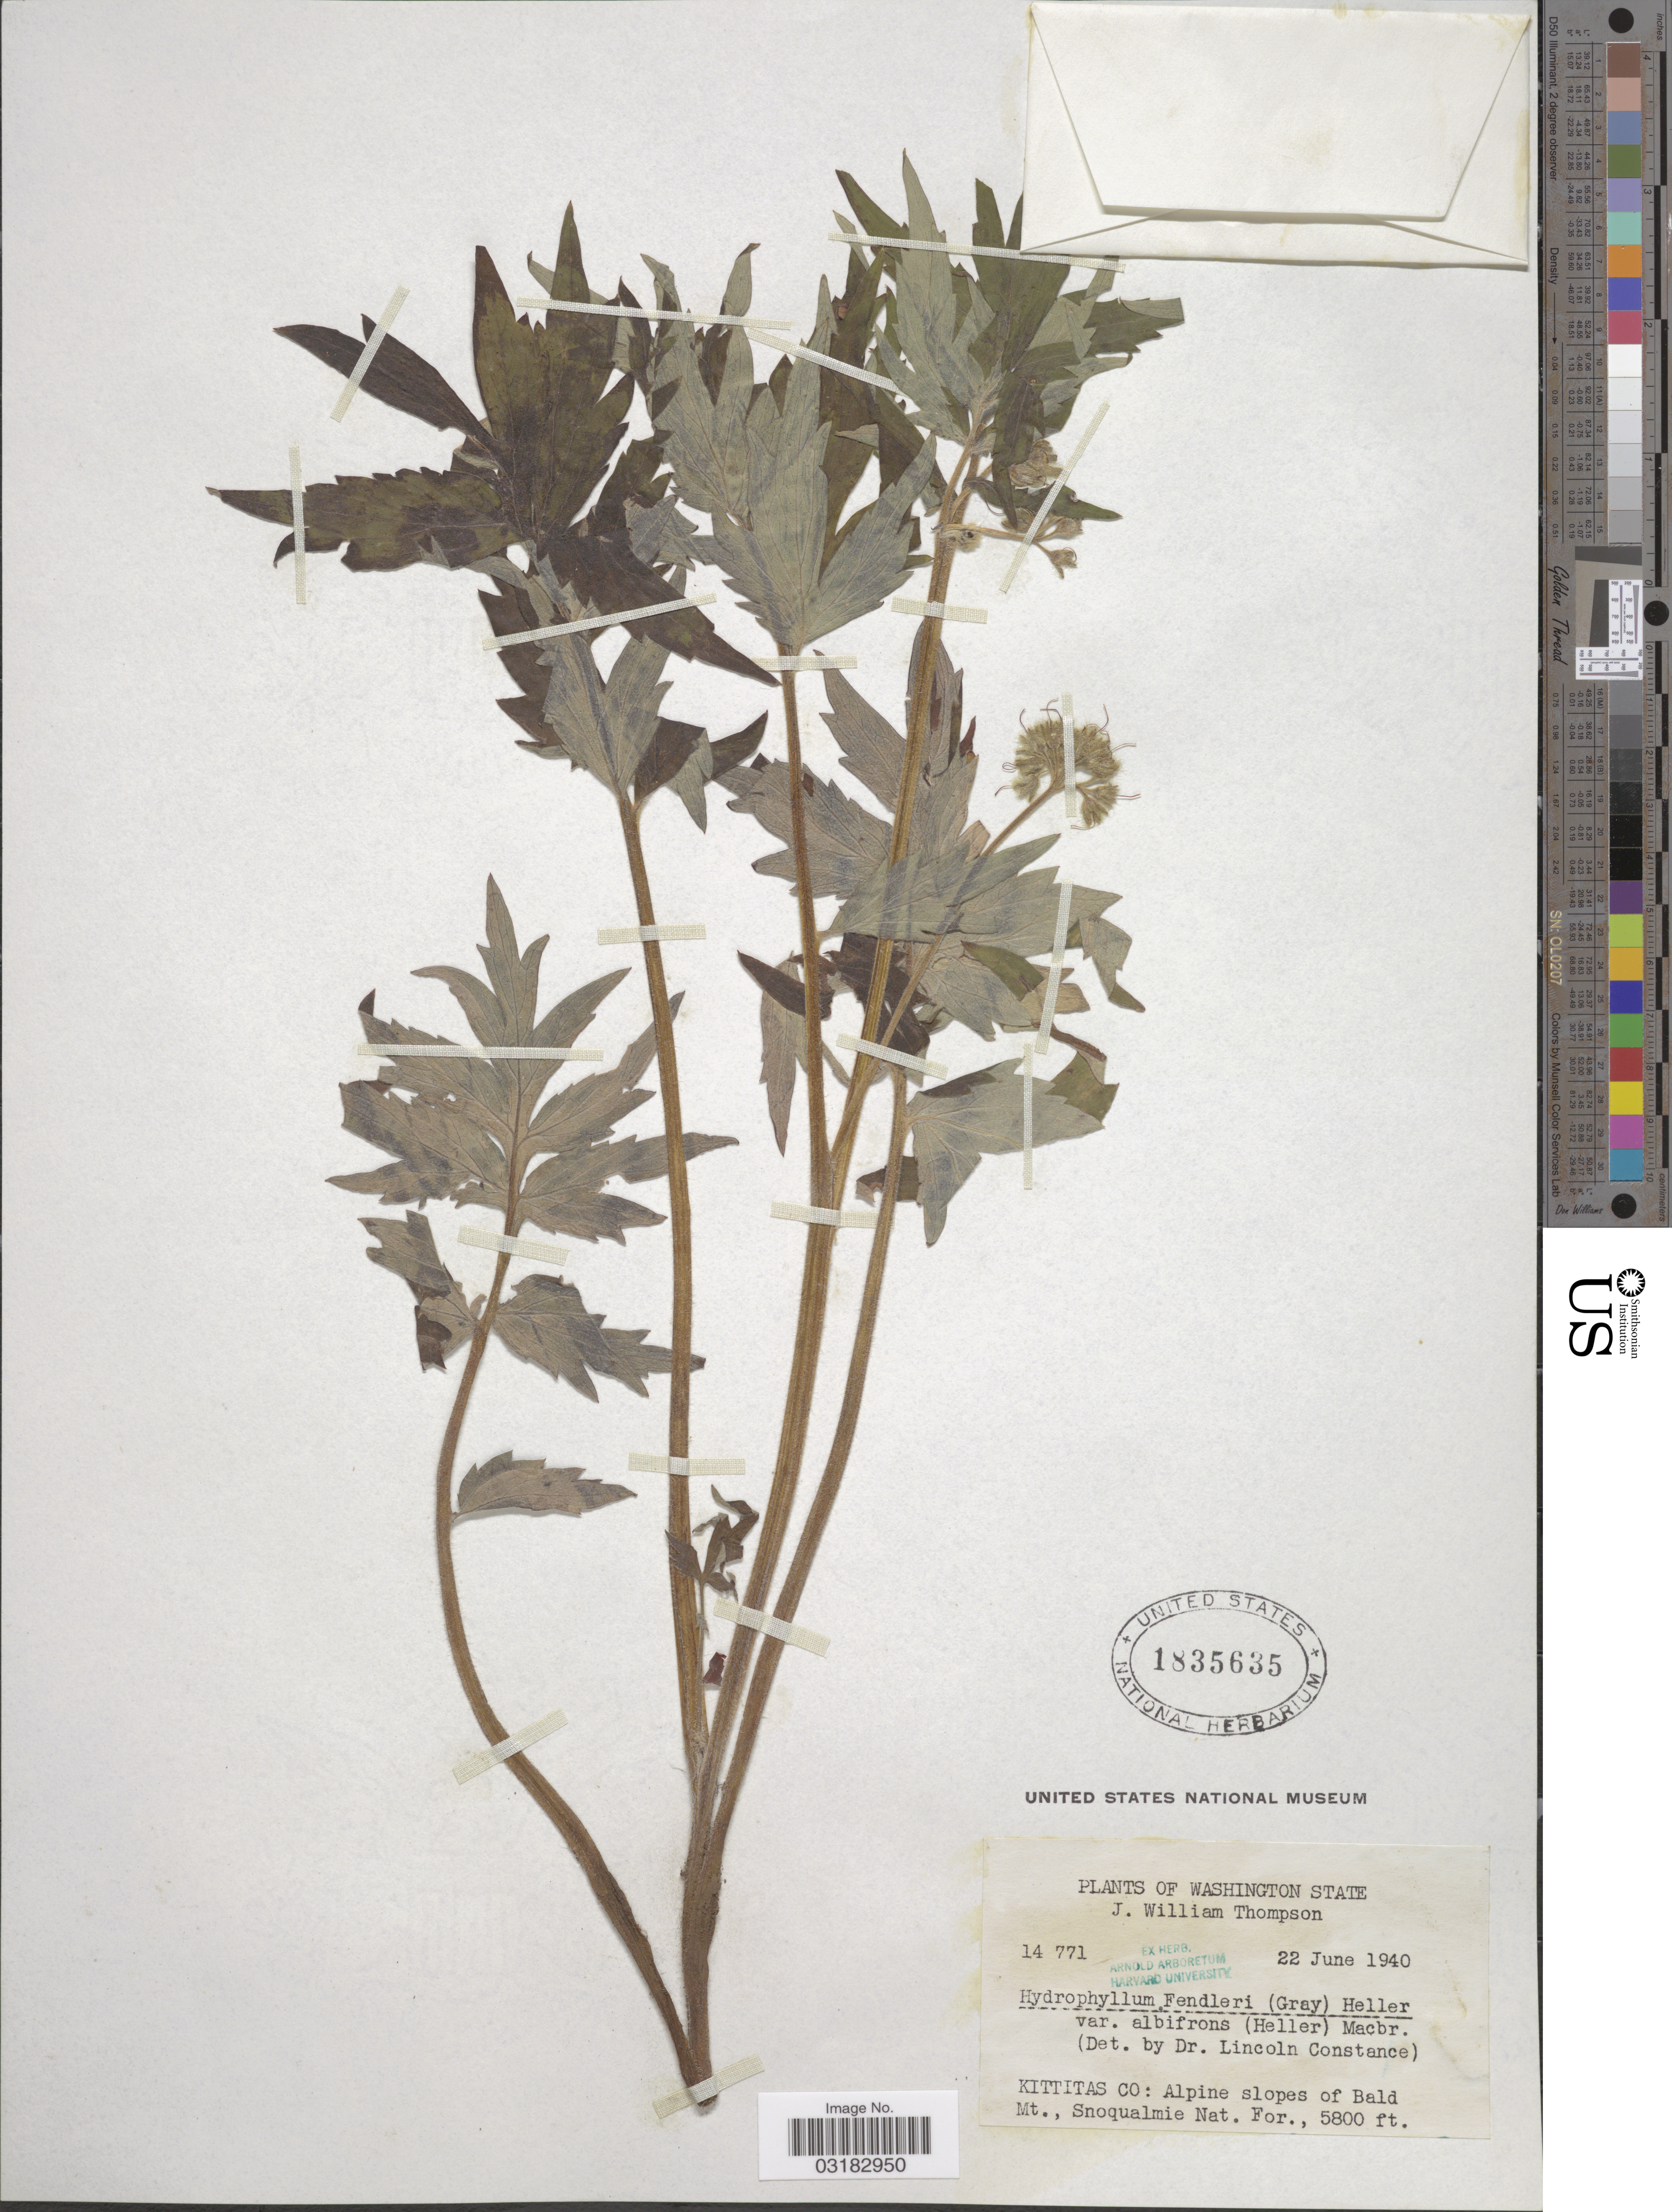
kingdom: Plantae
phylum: Tracheophyta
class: Magnoliopsida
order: Boraginales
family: Hydrophyllaceae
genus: Hydrophyllum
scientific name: Hydrophyllum fendleri var. albifrons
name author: (A. Heller) J.F. Macbr.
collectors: J. W. Thompson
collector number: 14771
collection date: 1940-06-22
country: United States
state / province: Washington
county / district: Kittitas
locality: Kittitas Co: Alpine slopes of Bald Mt., Snoqualmie Nat. For.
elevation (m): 1768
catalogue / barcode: US 1835635